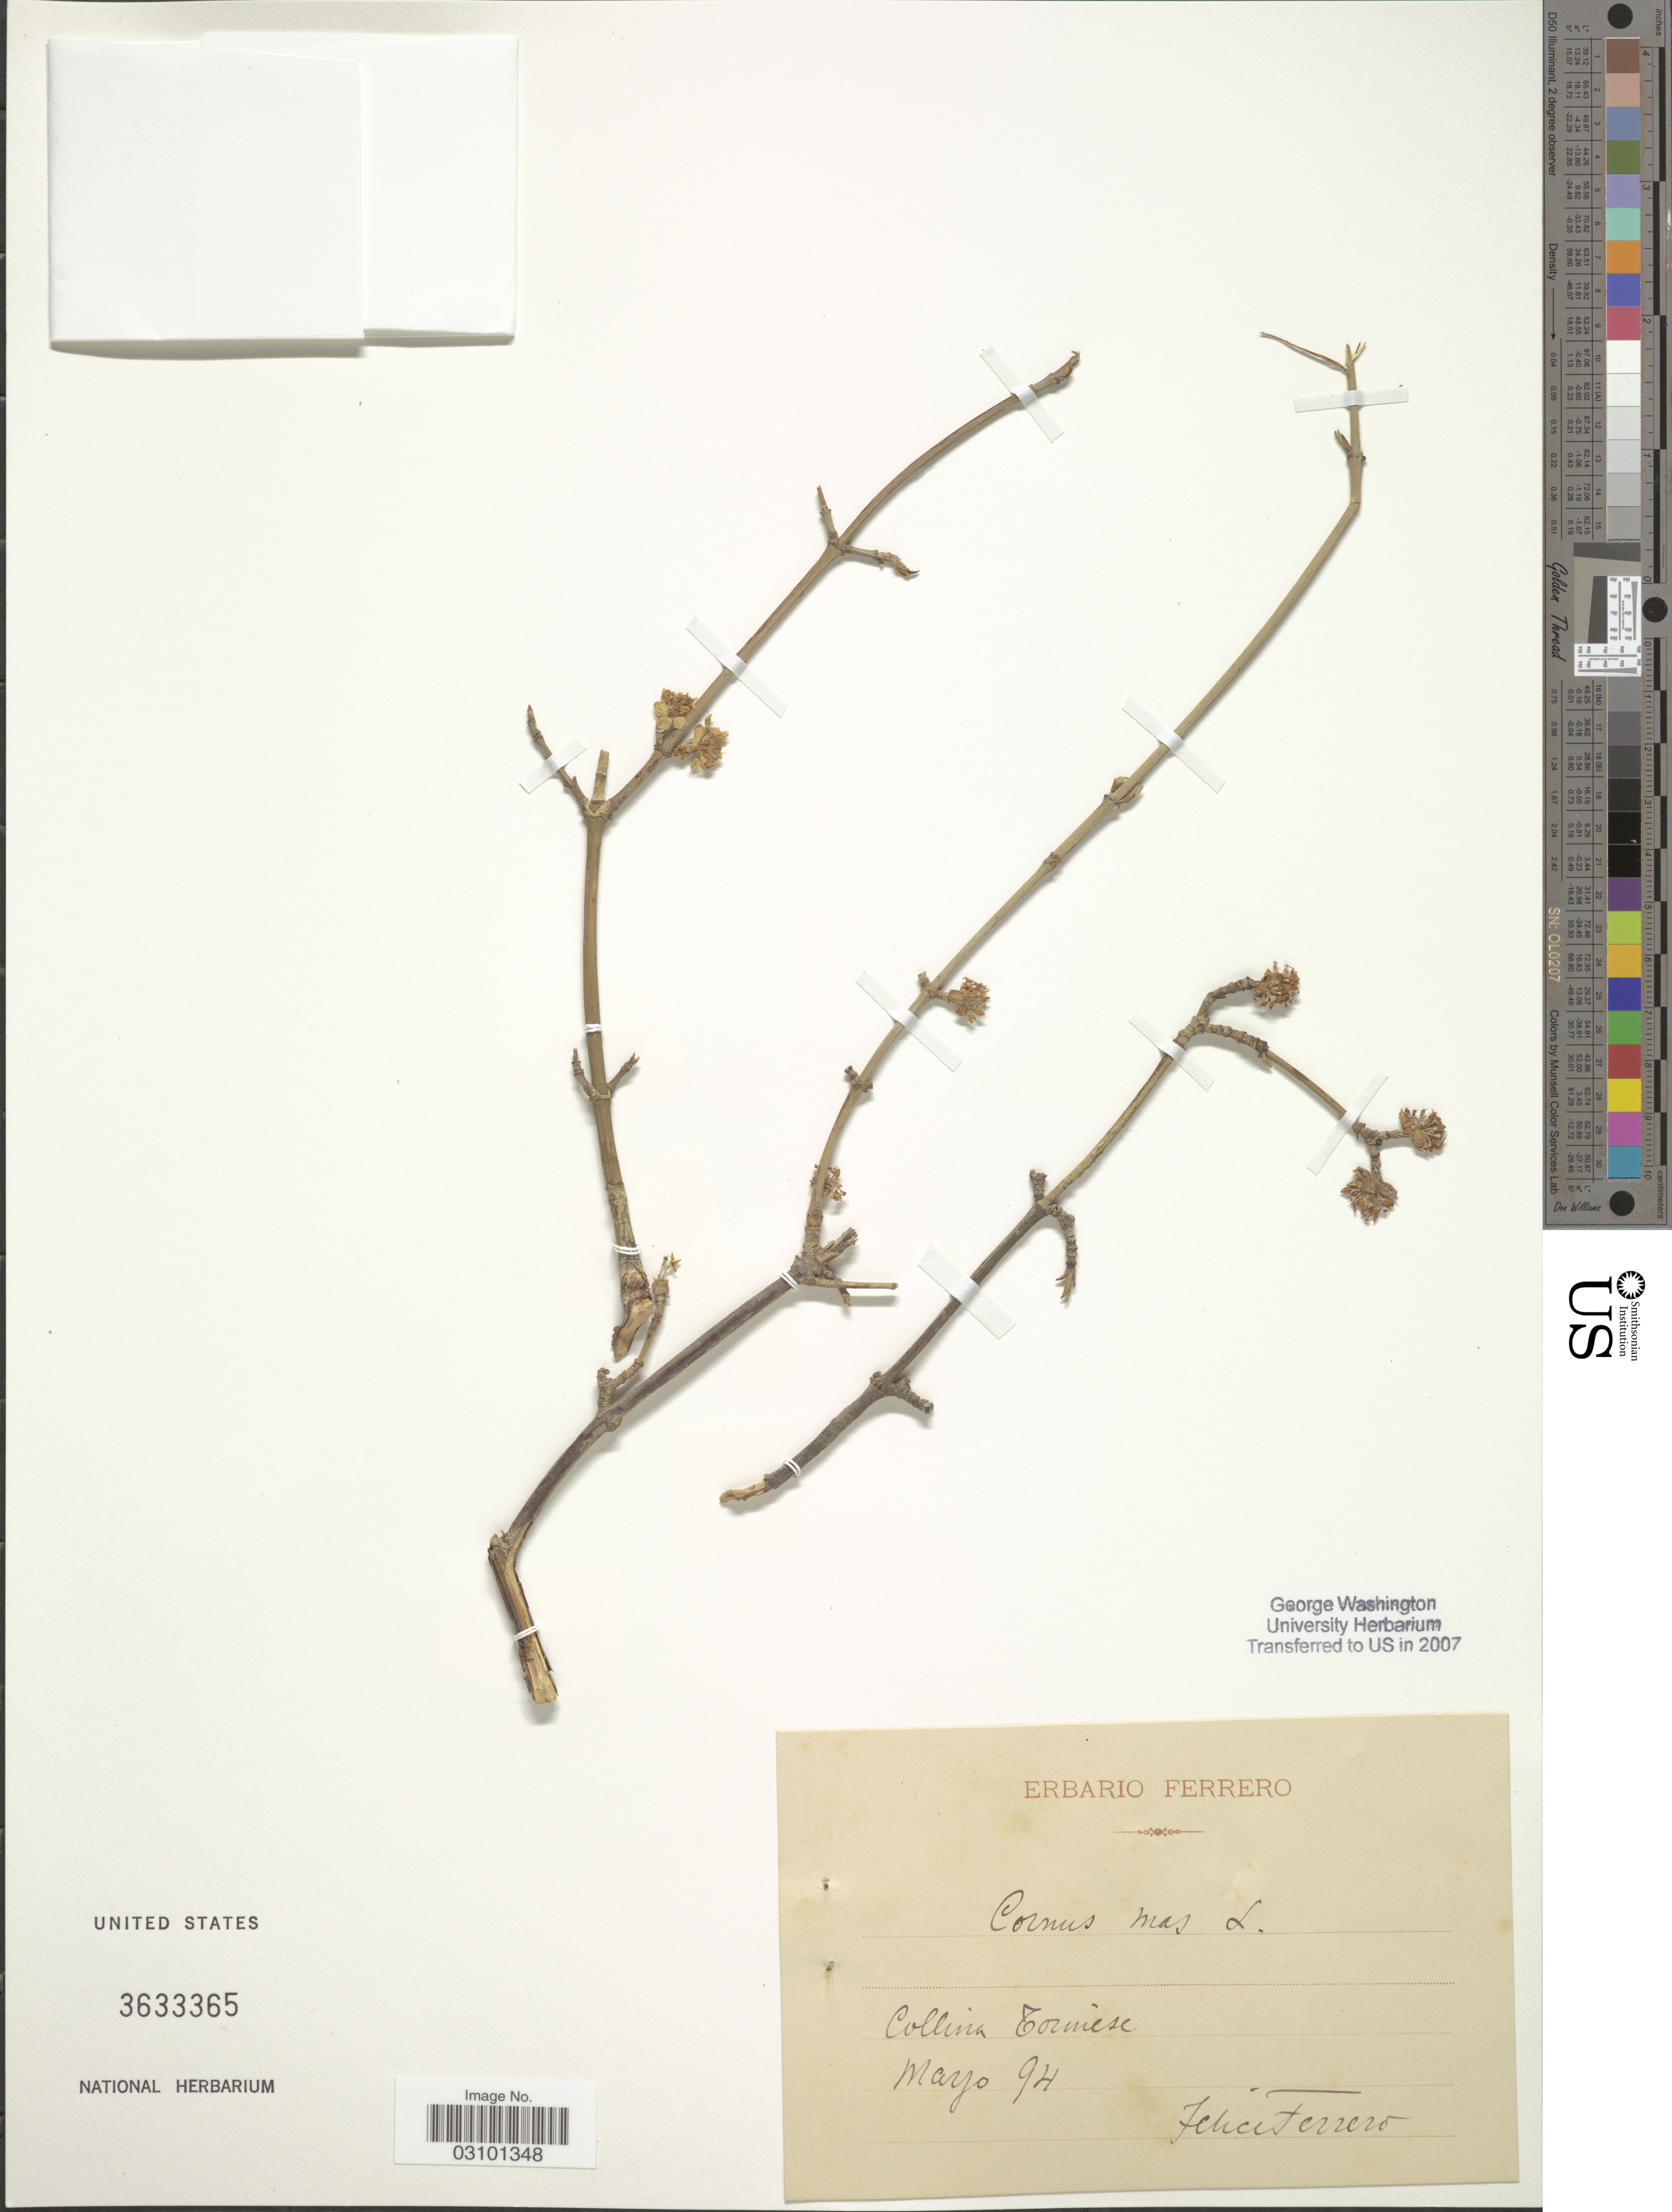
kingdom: Plantae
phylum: Tracheophyta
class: Magnoliopsida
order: Cornales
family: Cornaceae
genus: Cornus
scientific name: Cornus mas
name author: L.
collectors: F. Ferrero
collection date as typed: Transcribed d/m/y: /5/94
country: Italy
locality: Collina Torinese.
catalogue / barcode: US 3633365